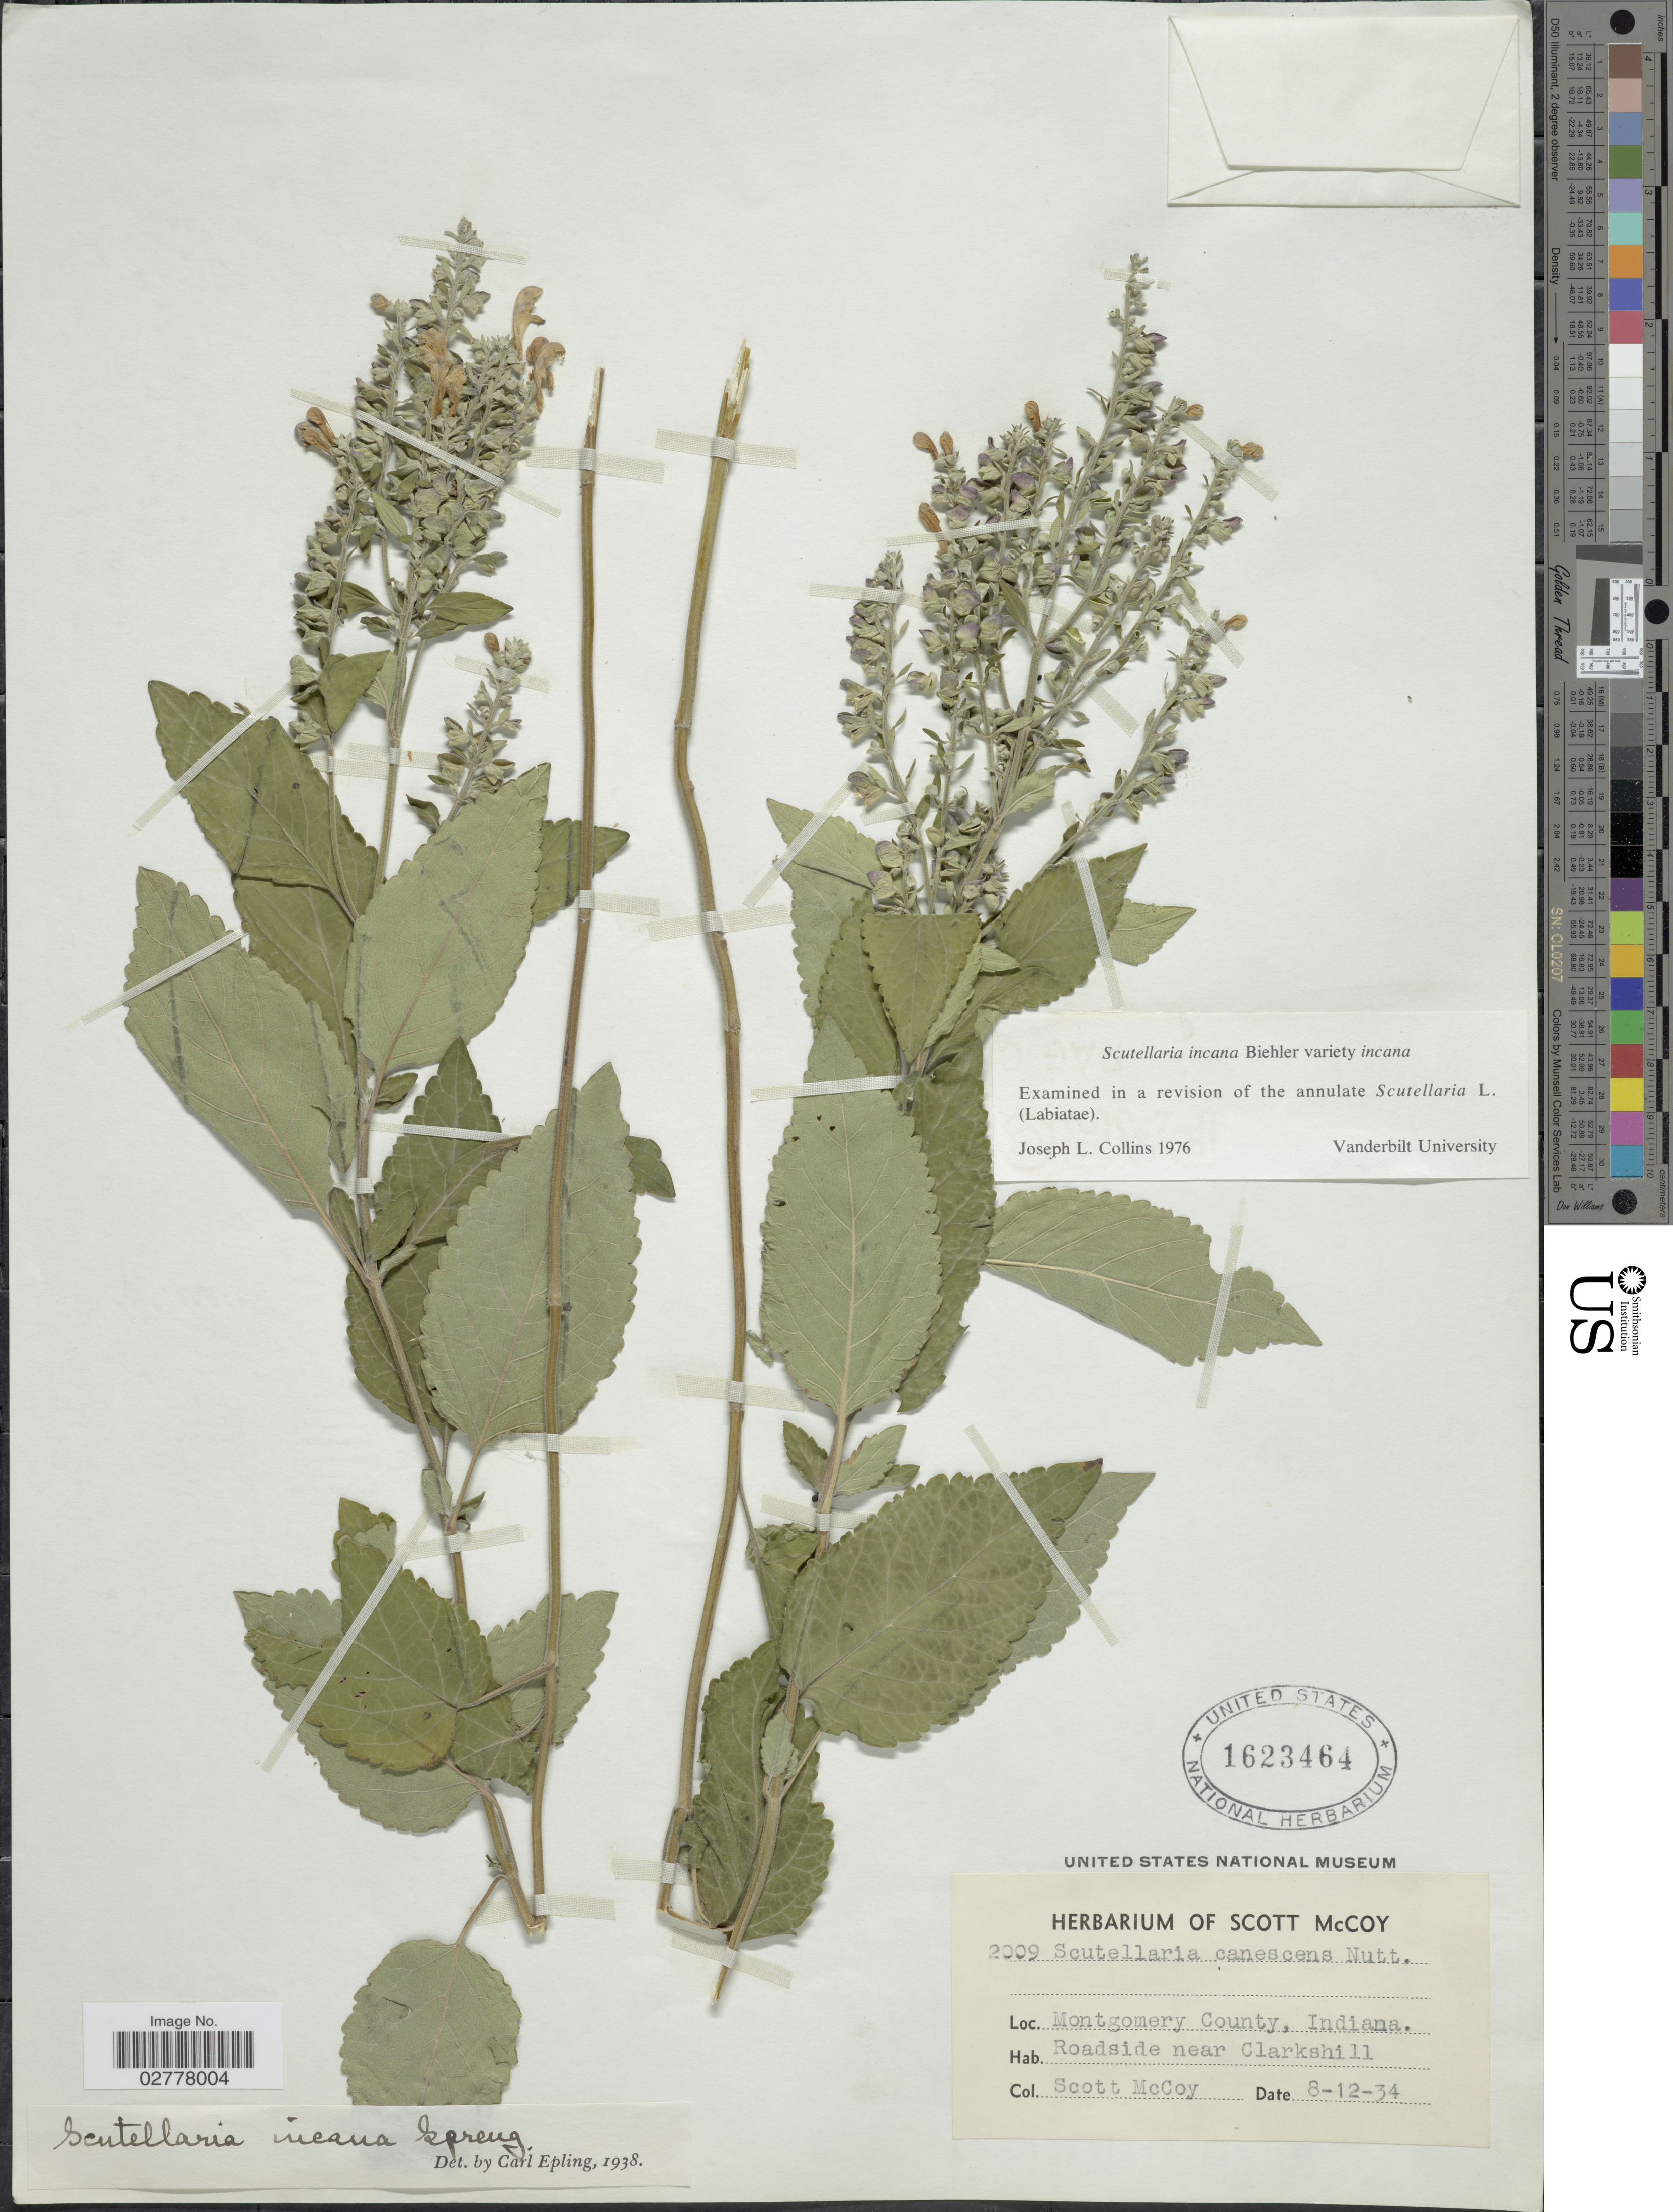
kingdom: Plantae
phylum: Tracheophyta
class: Magnoliopsida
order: Lamiales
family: Lamiaceae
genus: Scutellaria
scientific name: Scutellaria incana var. incana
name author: Biehler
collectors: S. McCoy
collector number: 2009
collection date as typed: Transcribed d/m/y: 12/8/34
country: United States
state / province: Indiana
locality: Montgomery County. Roadside near Clarkshill.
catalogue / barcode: US 1623464